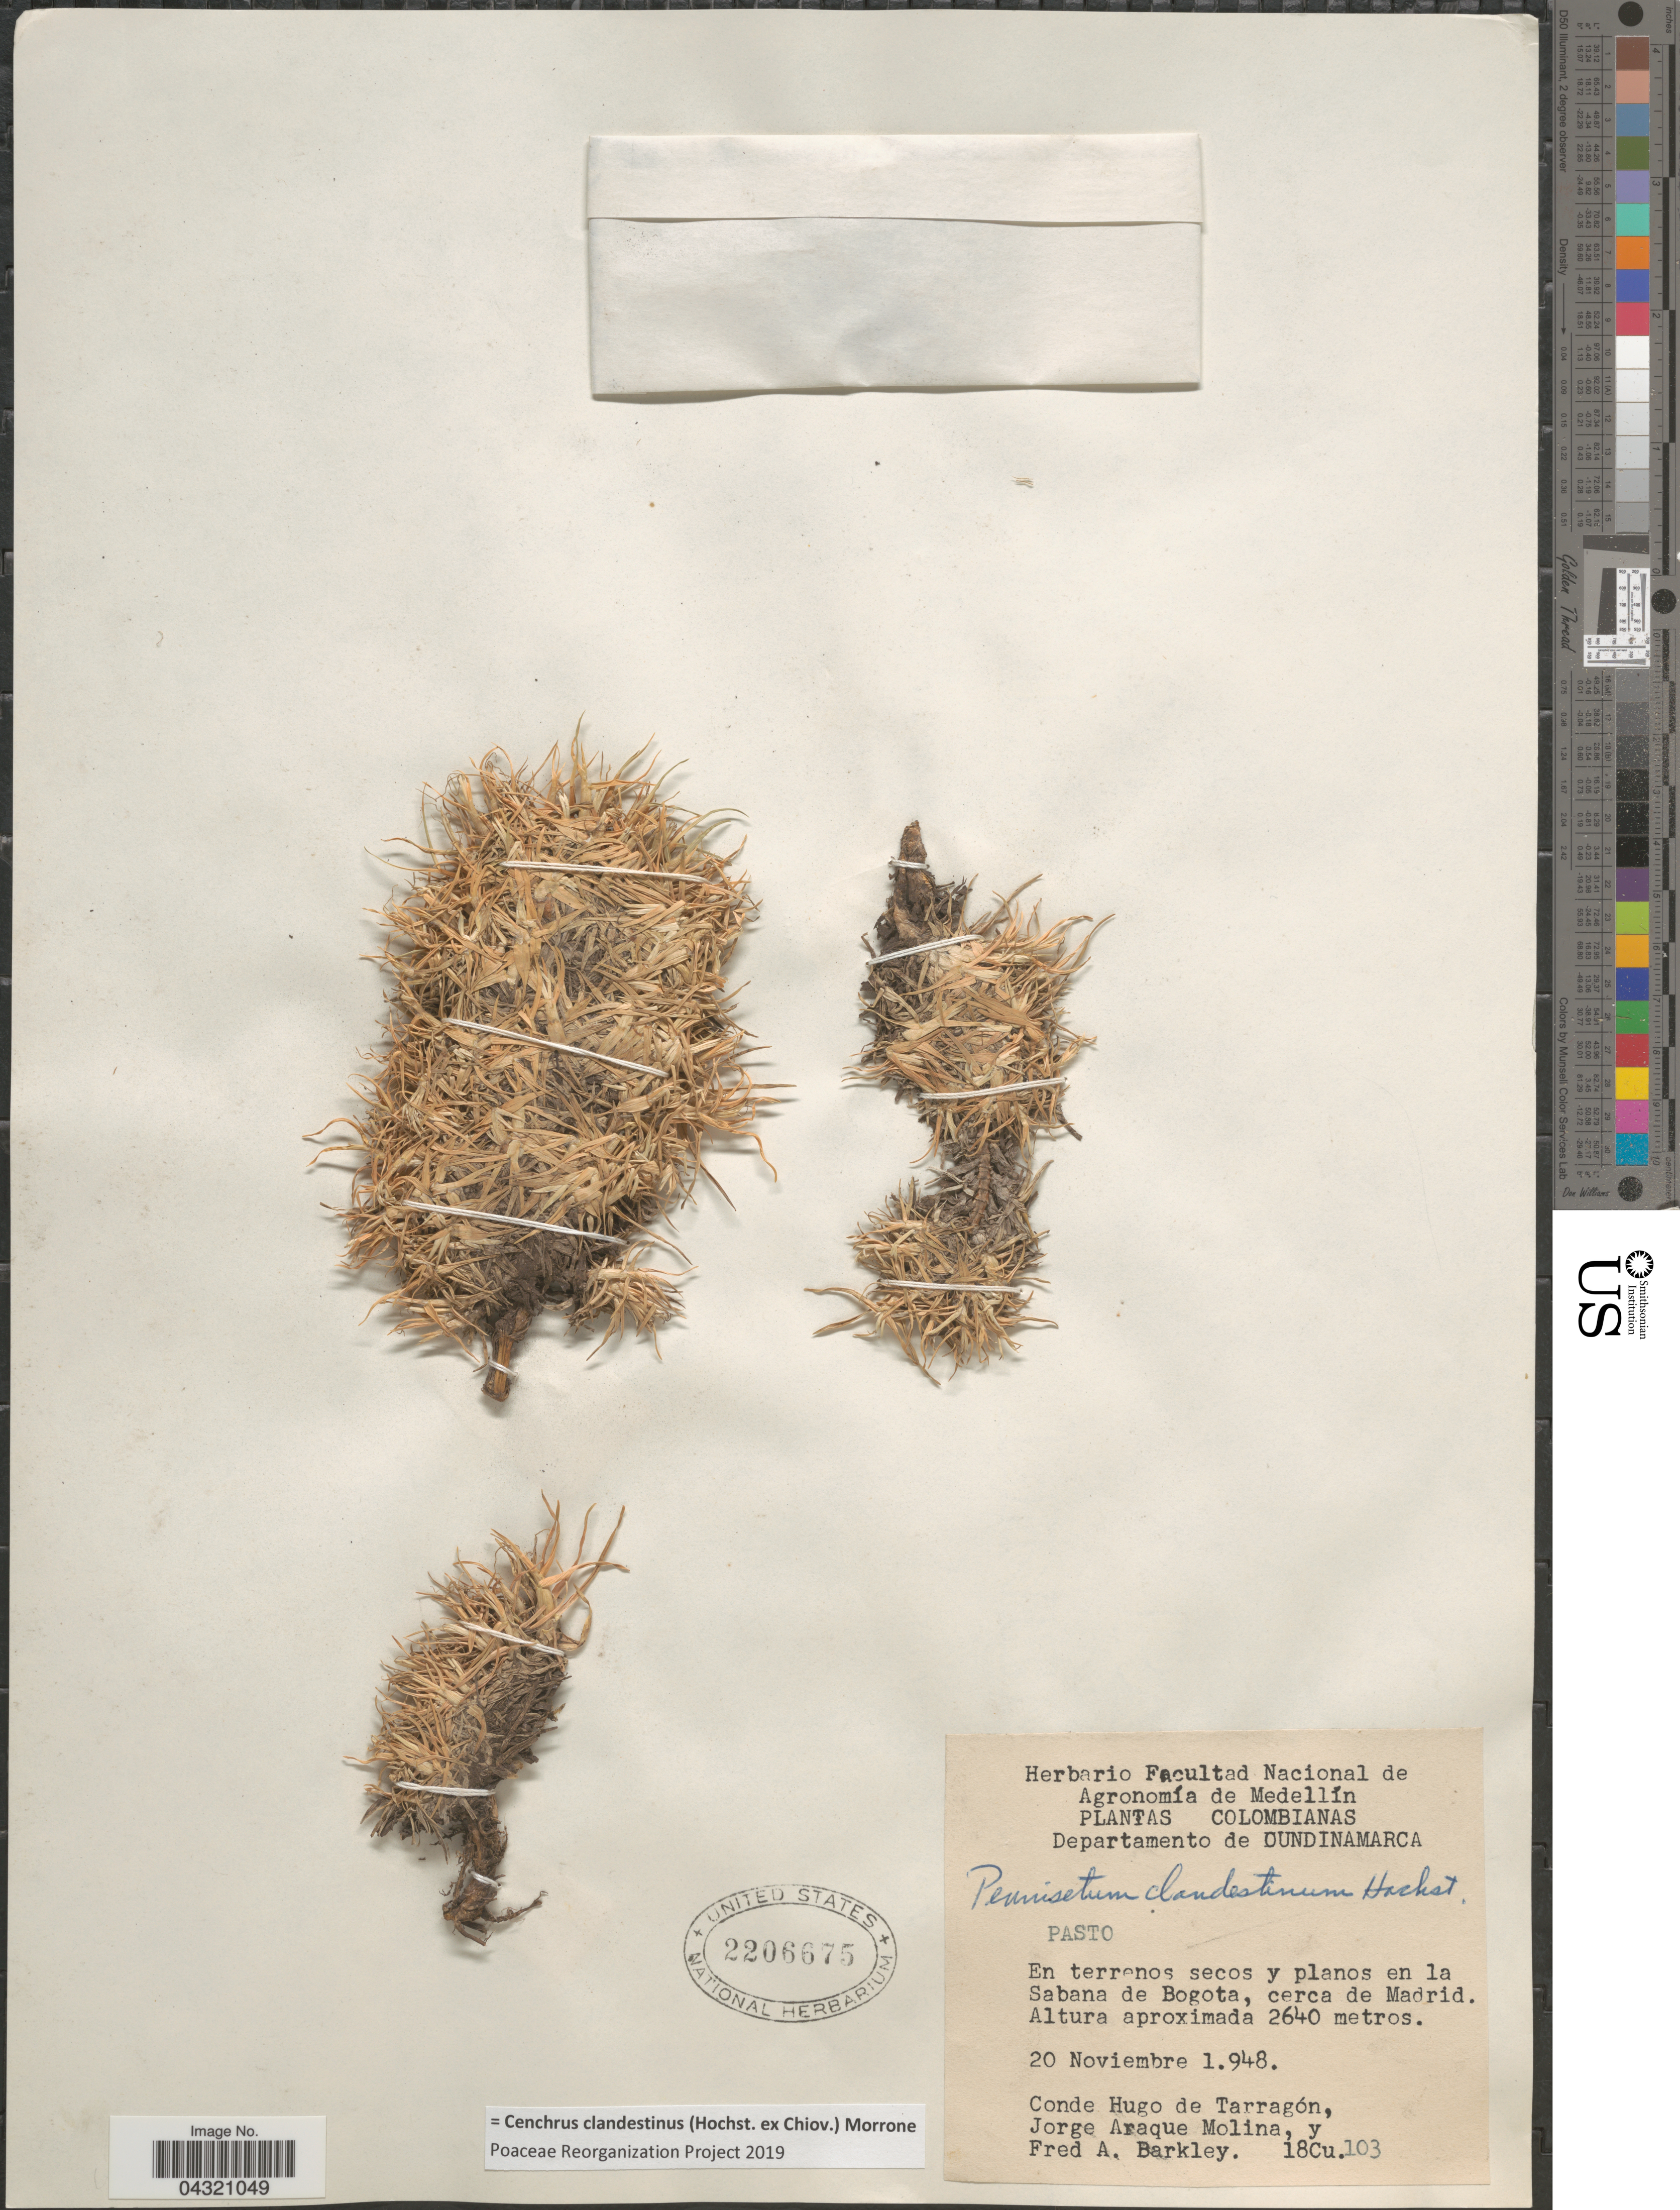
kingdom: Plantae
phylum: Tracheophyta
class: Liliopsida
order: Poales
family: Poaceae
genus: Cenchrus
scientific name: Cenchrus clandestinus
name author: (Hochst. & Chiov.) Morrone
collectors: C. De Tarragon, J. Araque Molina & F. A. Barkley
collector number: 18Cu103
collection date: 1948-11-20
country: Colombia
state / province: Cundinamarca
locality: Departamento de Cundinamarca. En terrenos secos y planos en la Sabana de Bogota, cerca de Madrid.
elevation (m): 2640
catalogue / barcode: US 2206675